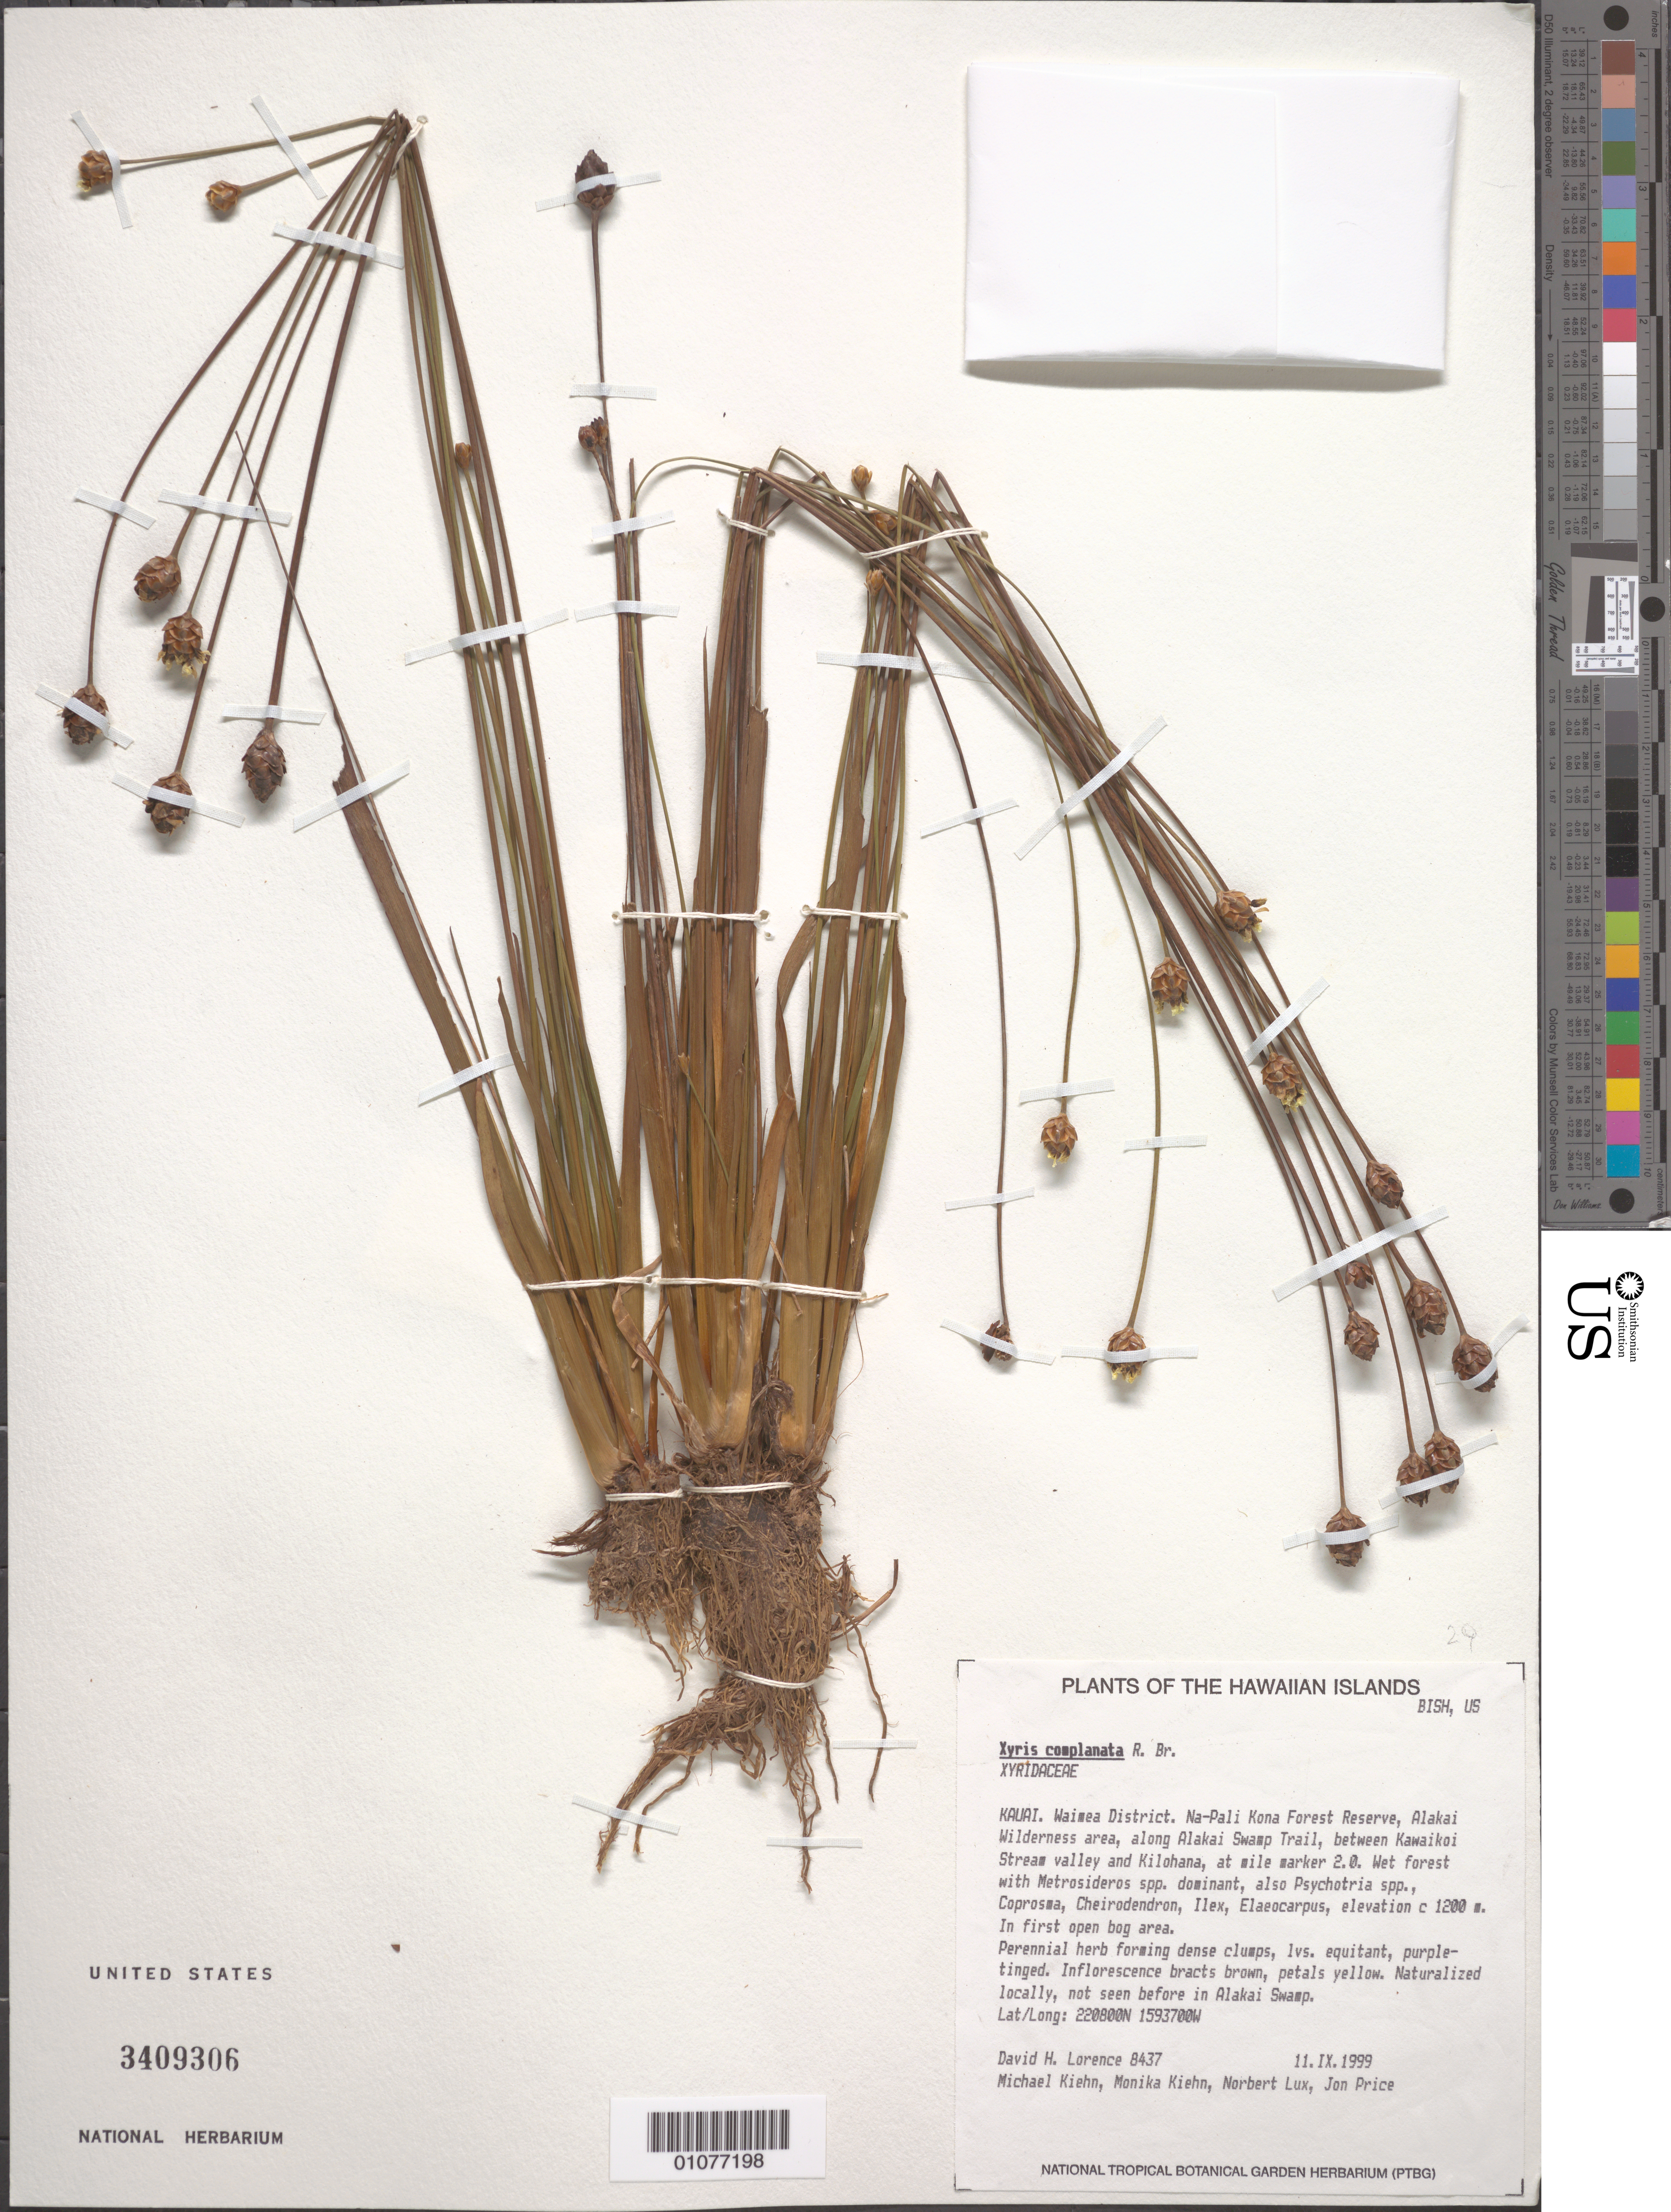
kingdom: Plantae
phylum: Tracheophyta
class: Liliopsida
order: Poales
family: Xyridaceae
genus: Xyris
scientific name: Xyris complanata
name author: R. Br.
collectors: D. Lorence, M. Kiehn, N. Lux & J. Price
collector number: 8437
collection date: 1999-09-11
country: United States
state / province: Hawaii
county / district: Kauai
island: Kaua'i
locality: Waimea District, Na-Pali Kona Forest Reserve, Alakai Wilderness area, along Alakai Swamp Trail, between Kawaikoi Stream valley and Kilohana, at mile marker 2.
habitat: naturalized locally, not seen before in Alakai Swamp; wet forest with Metrosideros spp. dominant, Psychotria spp., Coprosma, Cheirodendron, Illex, Elaeocarpus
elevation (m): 1200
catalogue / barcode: US 3409306